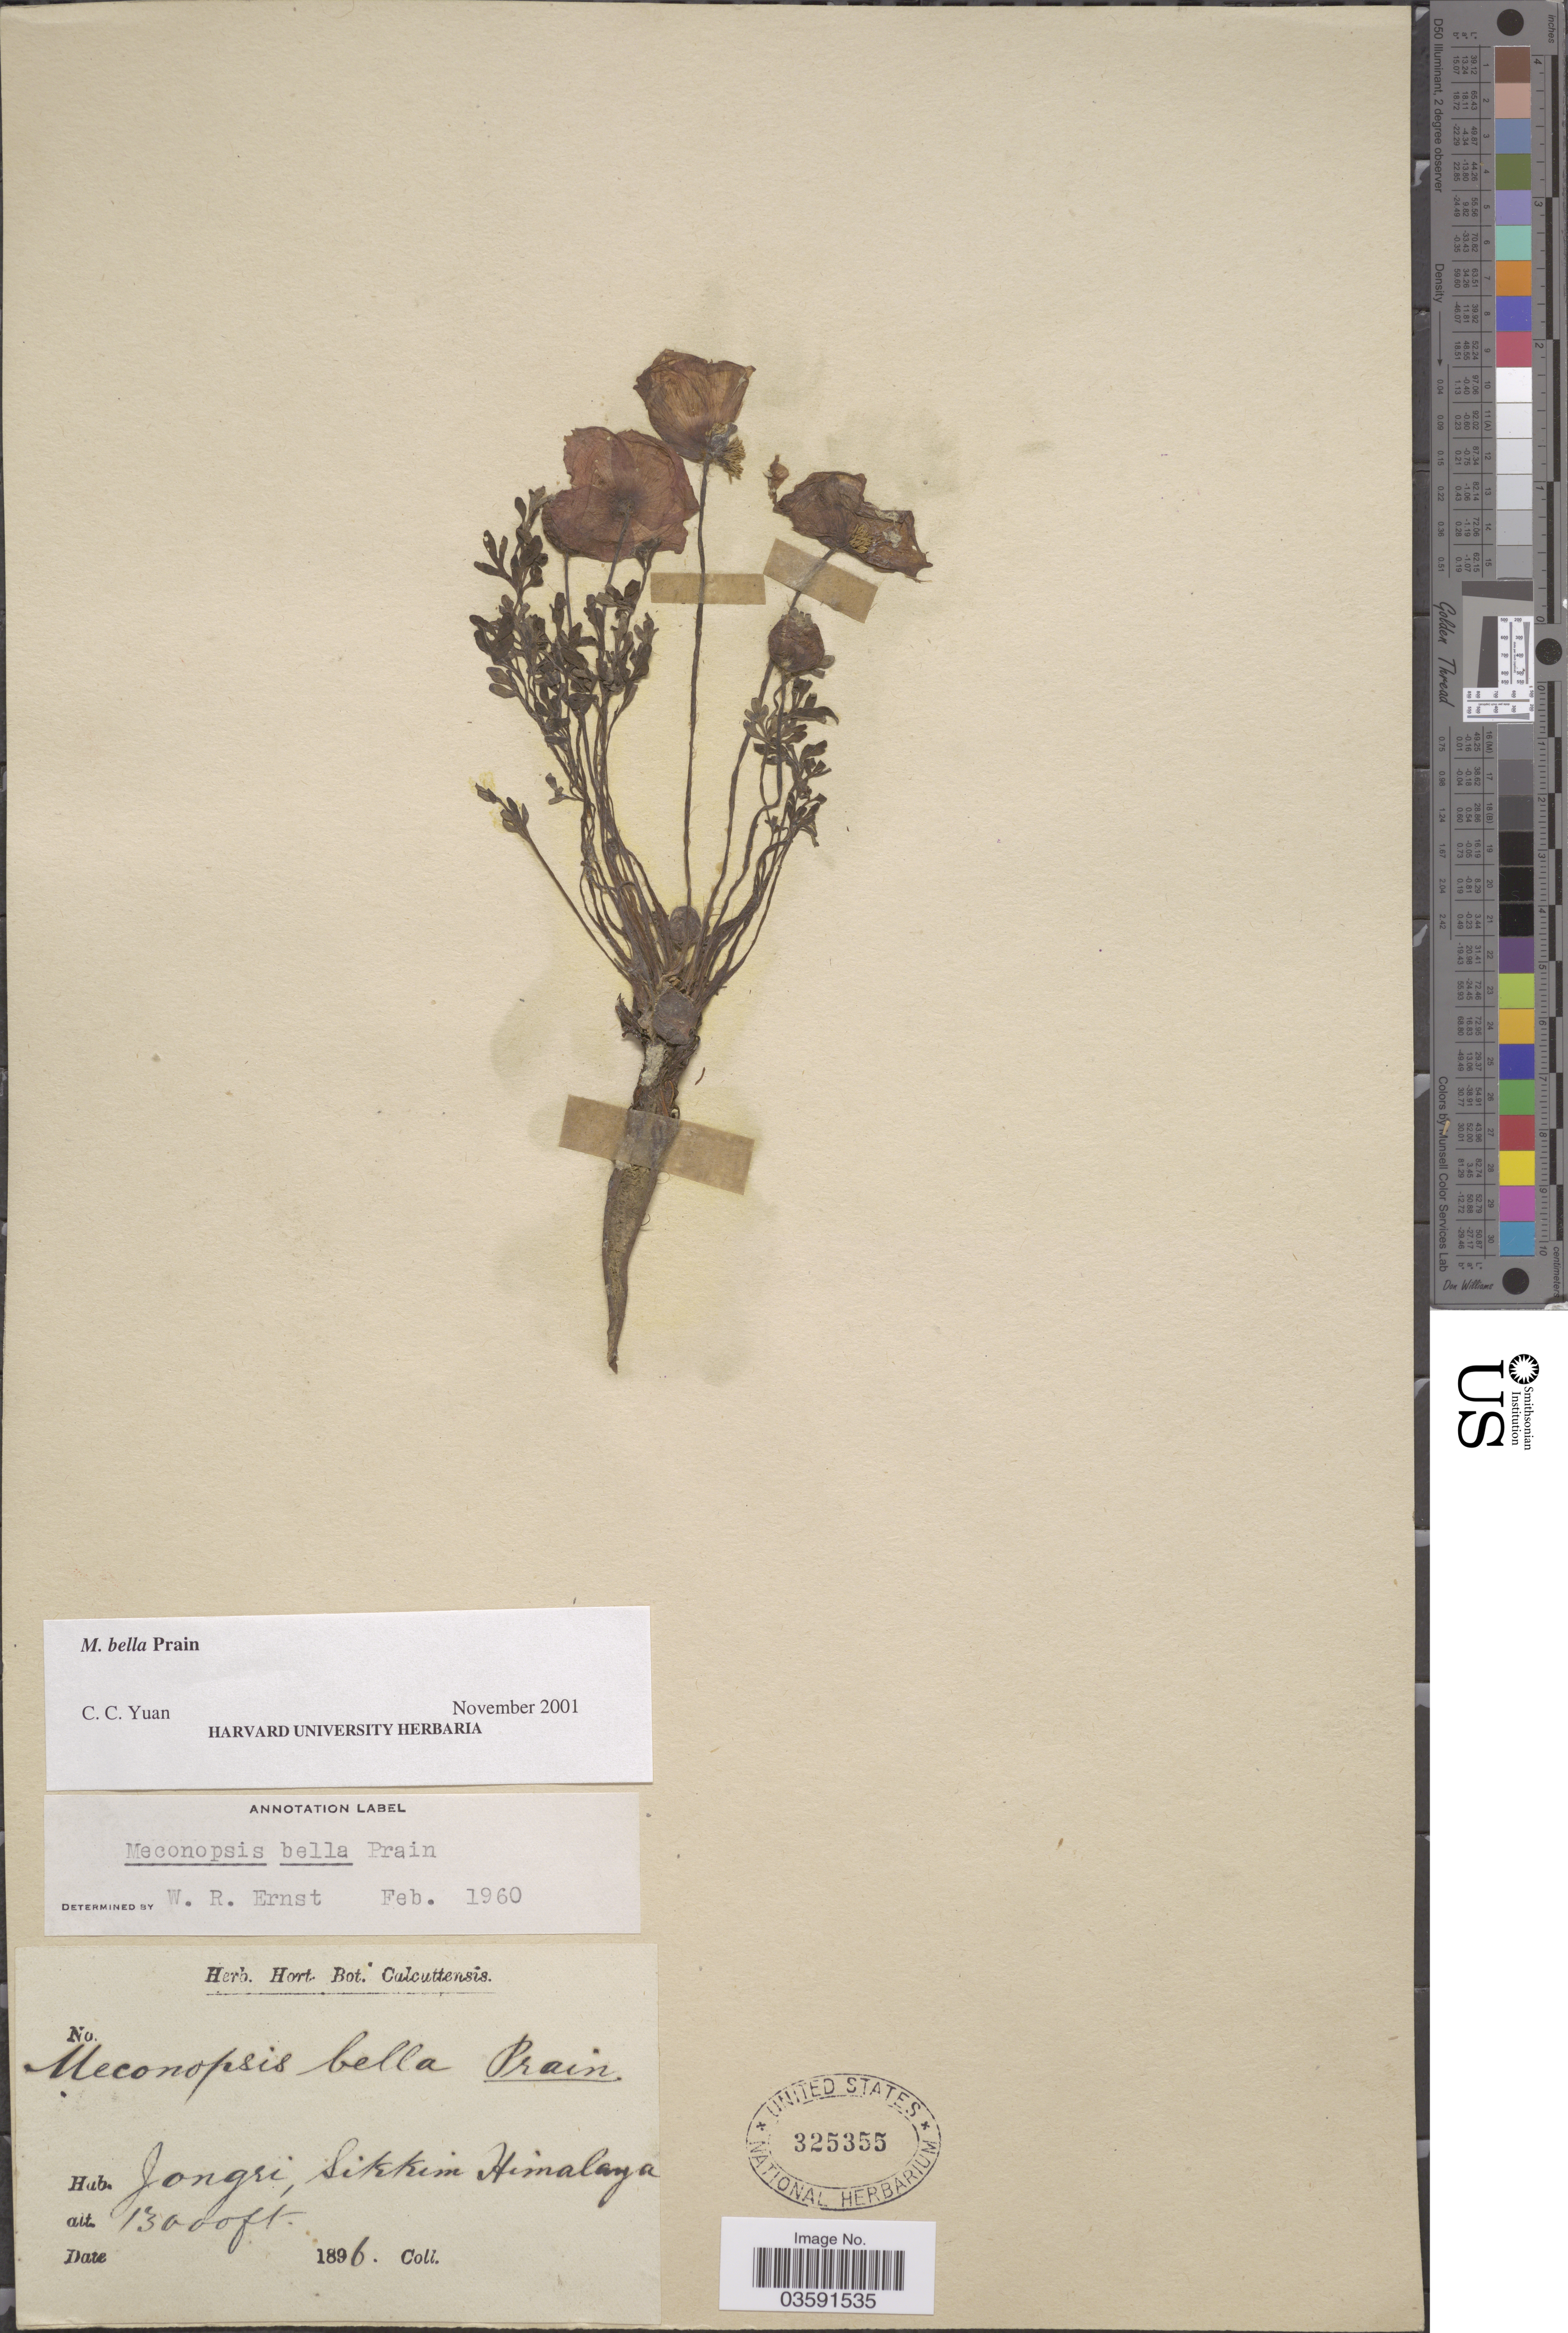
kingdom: Plantae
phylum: Tracheophyta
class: Magnoliopsida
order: Ranunculales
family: Papaveraceae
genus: Meconopsis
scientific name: Meconopsis bella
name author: Prain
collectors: ex Herb. Hort. Bot. Calcuttensis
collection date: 1896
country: India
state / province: Sikkim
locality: Jongri, Himalaya.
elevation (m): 3962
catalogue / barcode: US 325355